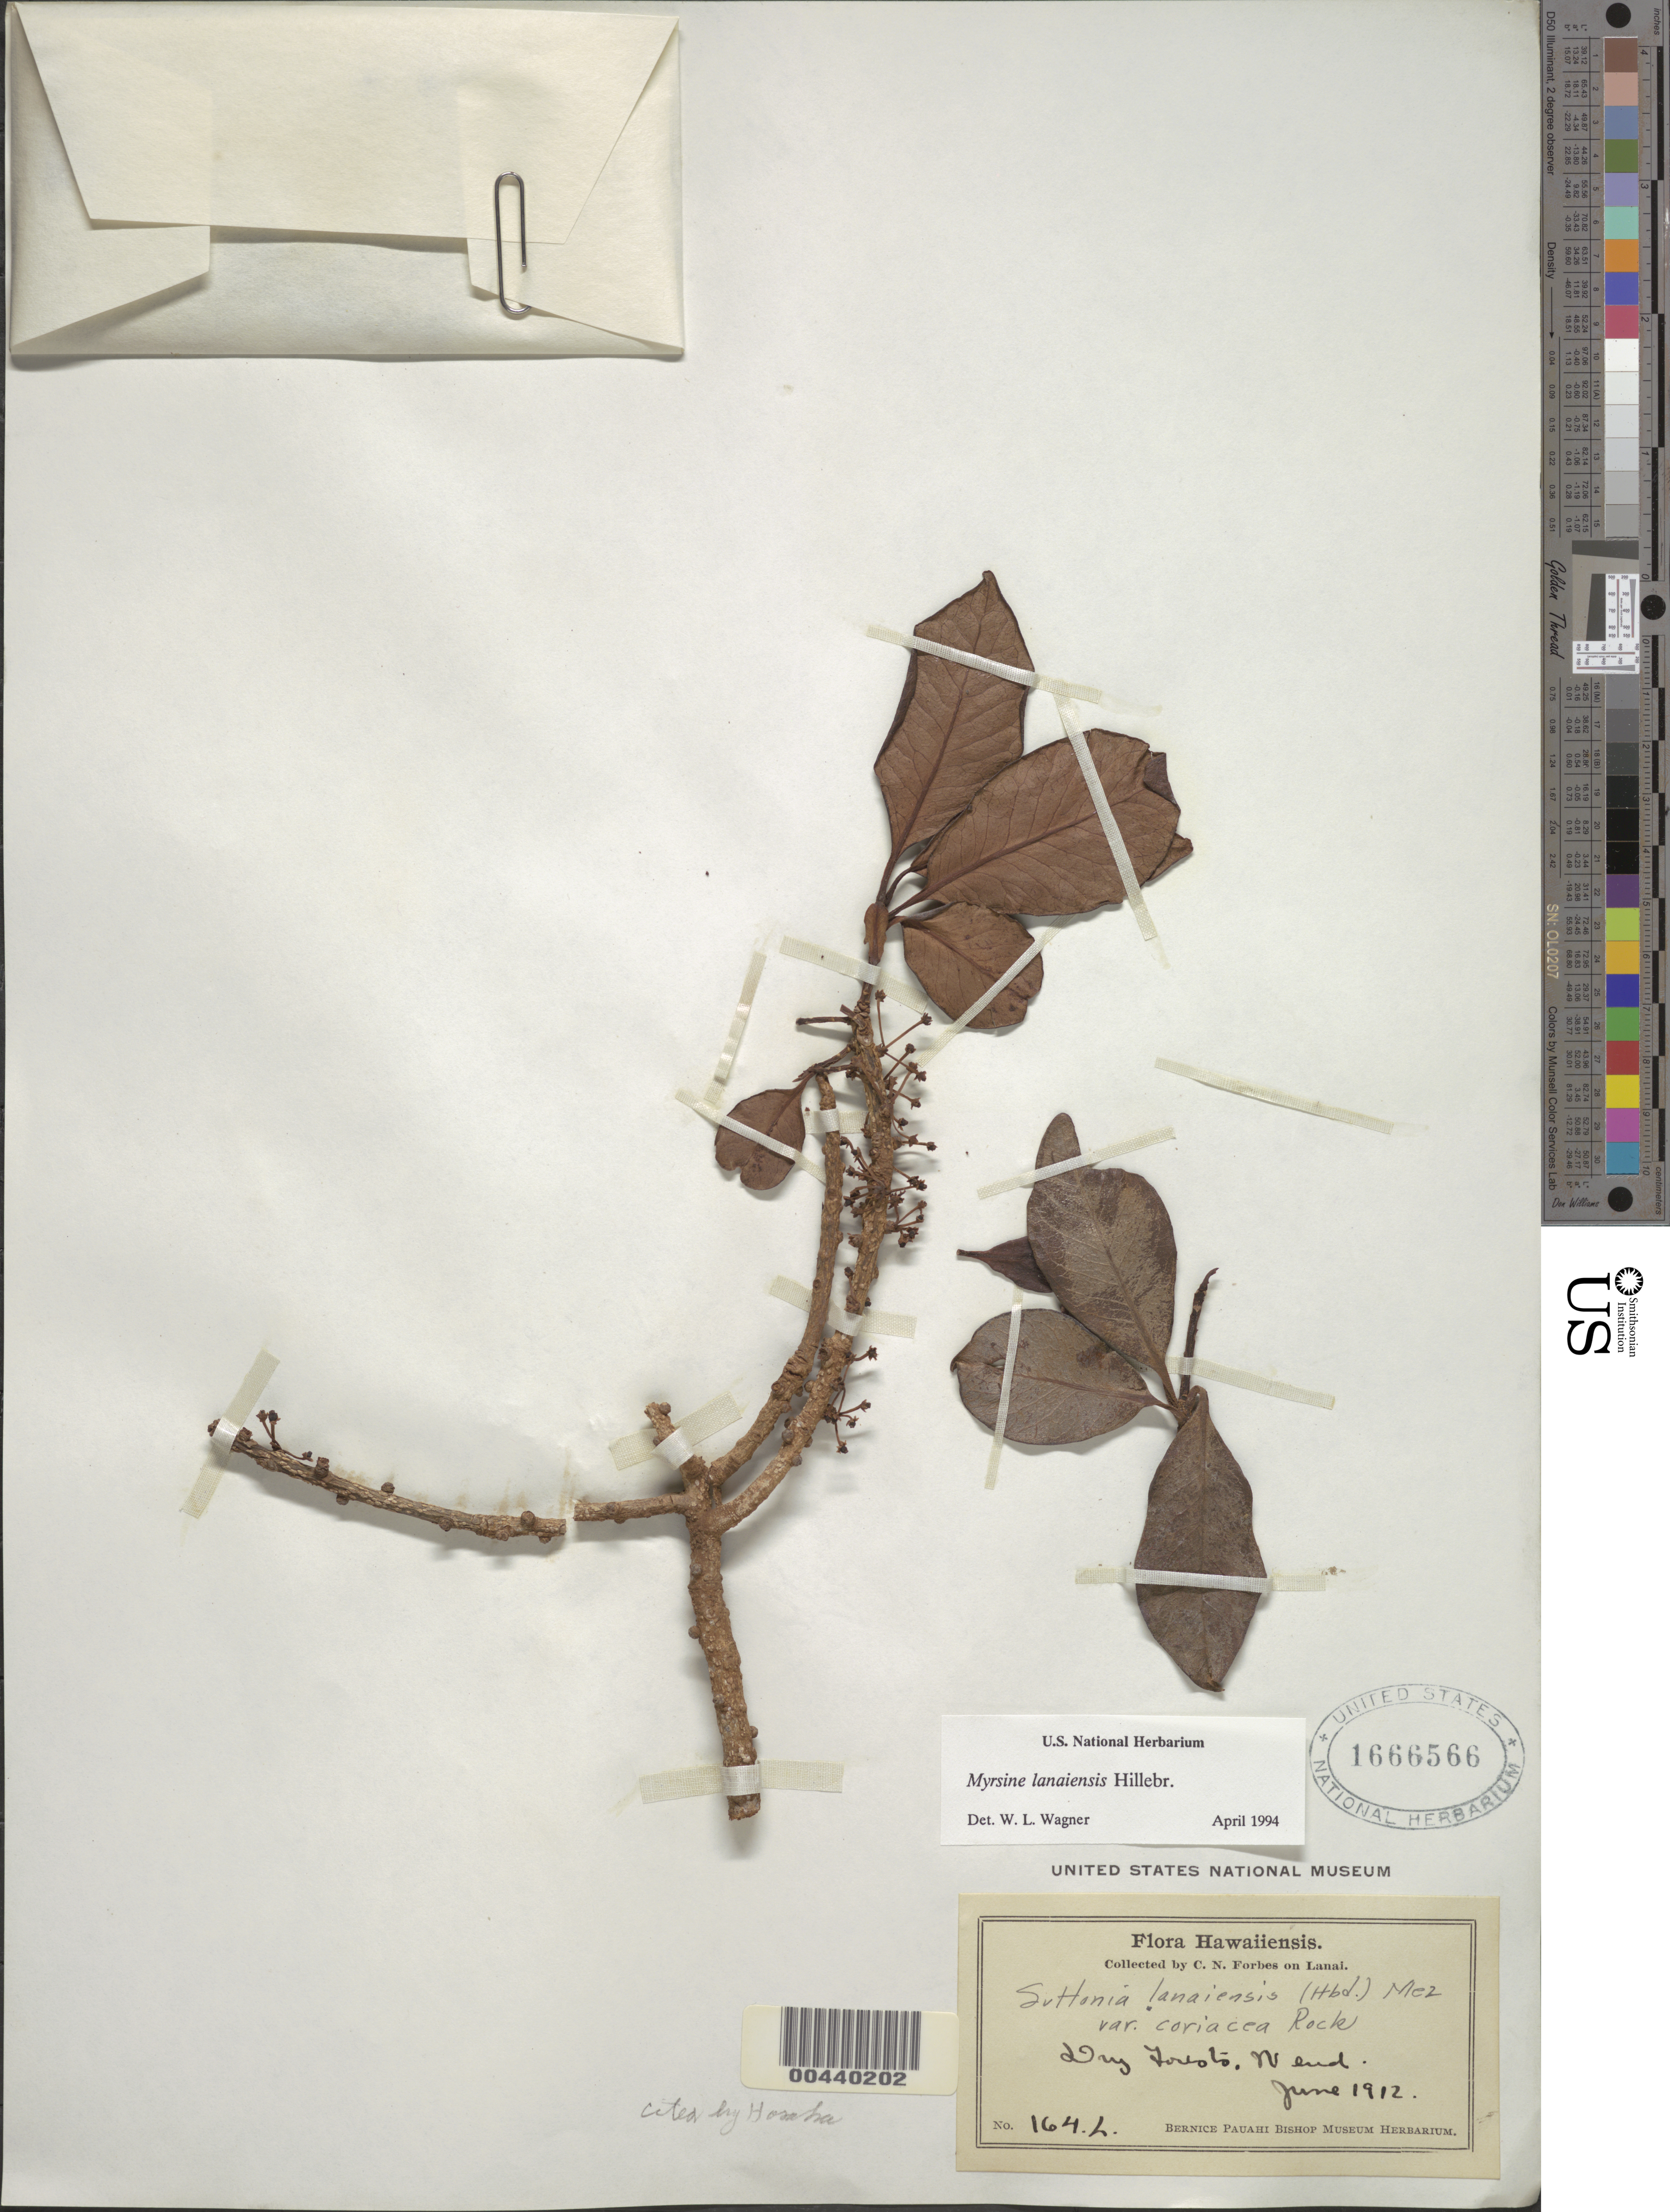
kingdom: Plantae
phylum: Tracheophyta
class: Magnoliopsida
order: Ericales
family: Primulaceae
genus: Myrsine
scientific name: Myrsine lanaiensis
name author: Hillebr.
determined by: Wagner, W. L., (BOT), Smithsonian Institution - National Museum of Natural History (UNITED STATES)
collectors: C. N. Forbes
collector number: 164.L.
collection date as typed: Jun 1912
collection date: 1912-06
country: United States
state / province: Hawaii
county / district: Maui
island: Lana'i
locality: W end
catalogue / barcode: US 1666566